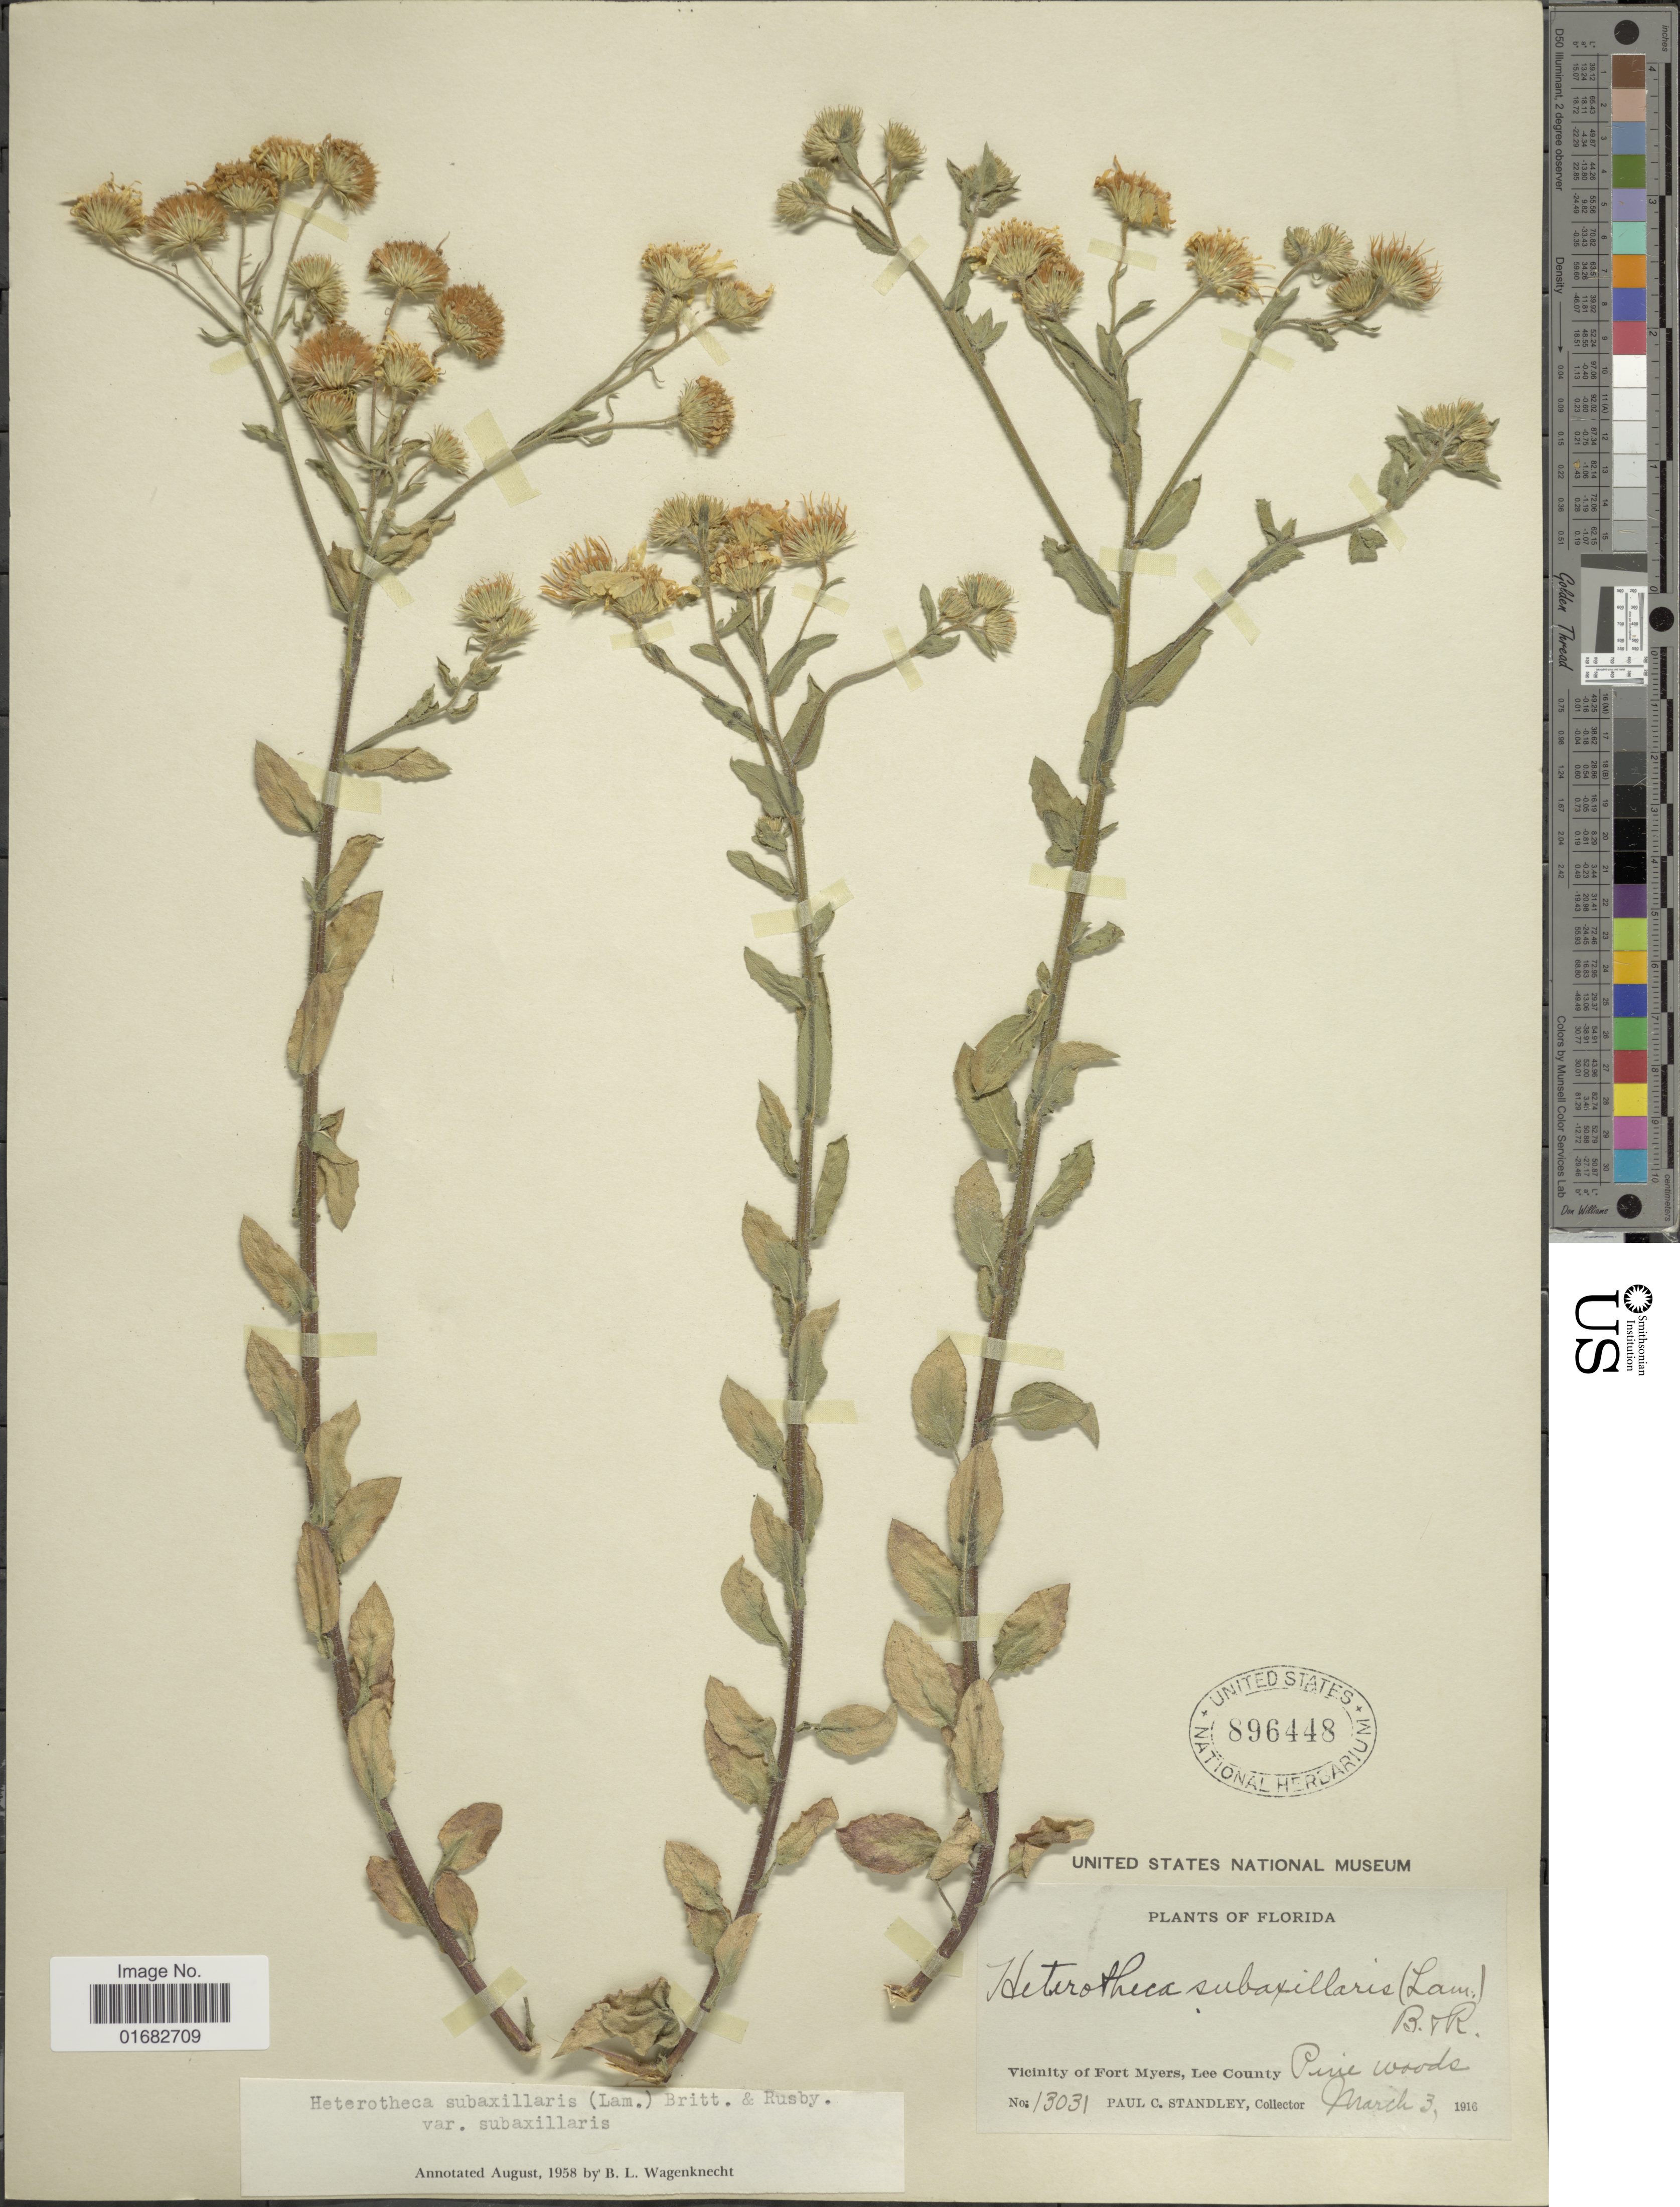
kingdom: Plantae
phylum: Tracheophyta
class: Magnoliopsida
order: Asterales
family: Asteraceae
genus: Heterotheca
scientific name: Heterotheca subaxillaris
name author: (Lam.) Britton & Rusby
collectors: P. C. Standley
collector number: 13031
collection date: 1916-03-03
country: United States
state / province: Florida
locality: Vicinity of Fort Myers, Lee County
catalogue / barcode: US 896448